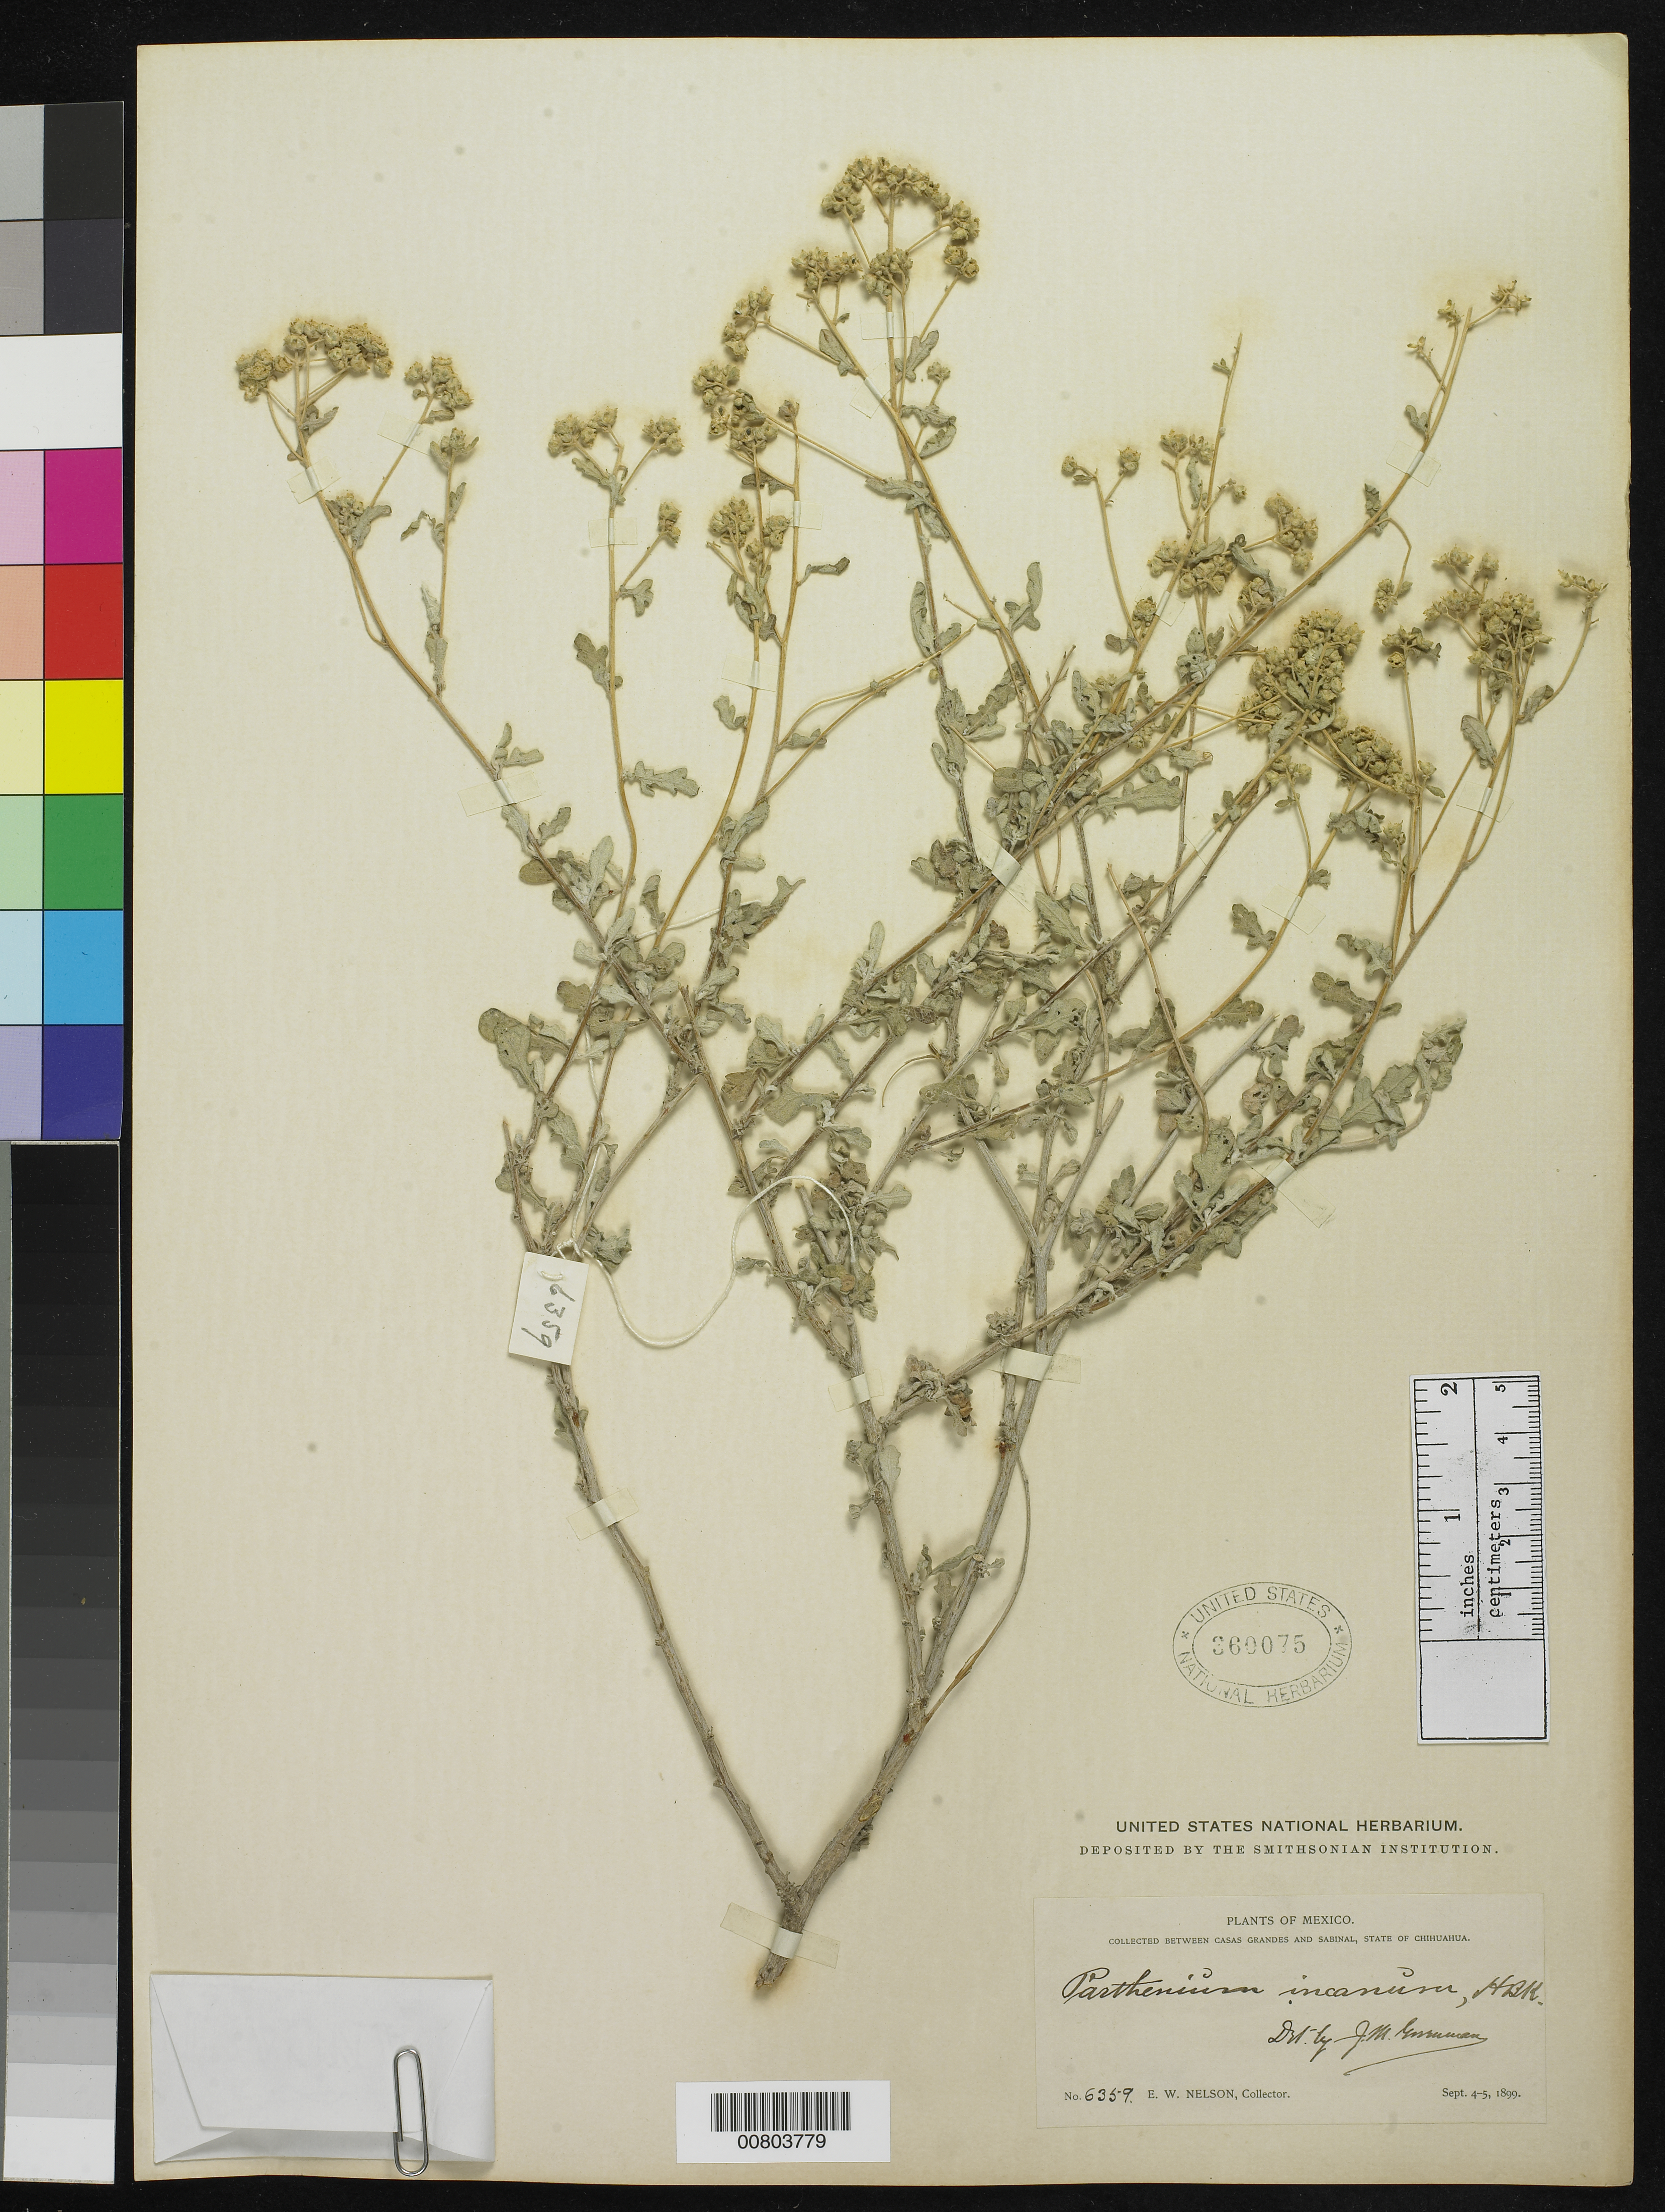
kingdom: Plantae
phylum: Tracheophyta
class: Magnoliopsida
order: Asterales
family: Asteraceae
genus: Parthenium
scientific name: Parthenium incanum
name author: Kunth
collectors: E. W. Nelson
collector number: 6359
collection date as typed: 04 Sep 1899 to 05 Sep 1899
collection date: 1899-09-04/1899-09-05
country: Mexico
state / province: Chihuahua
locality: Between Casas Grandes and Sabinal, Chihuahua.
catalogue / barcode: US 360075